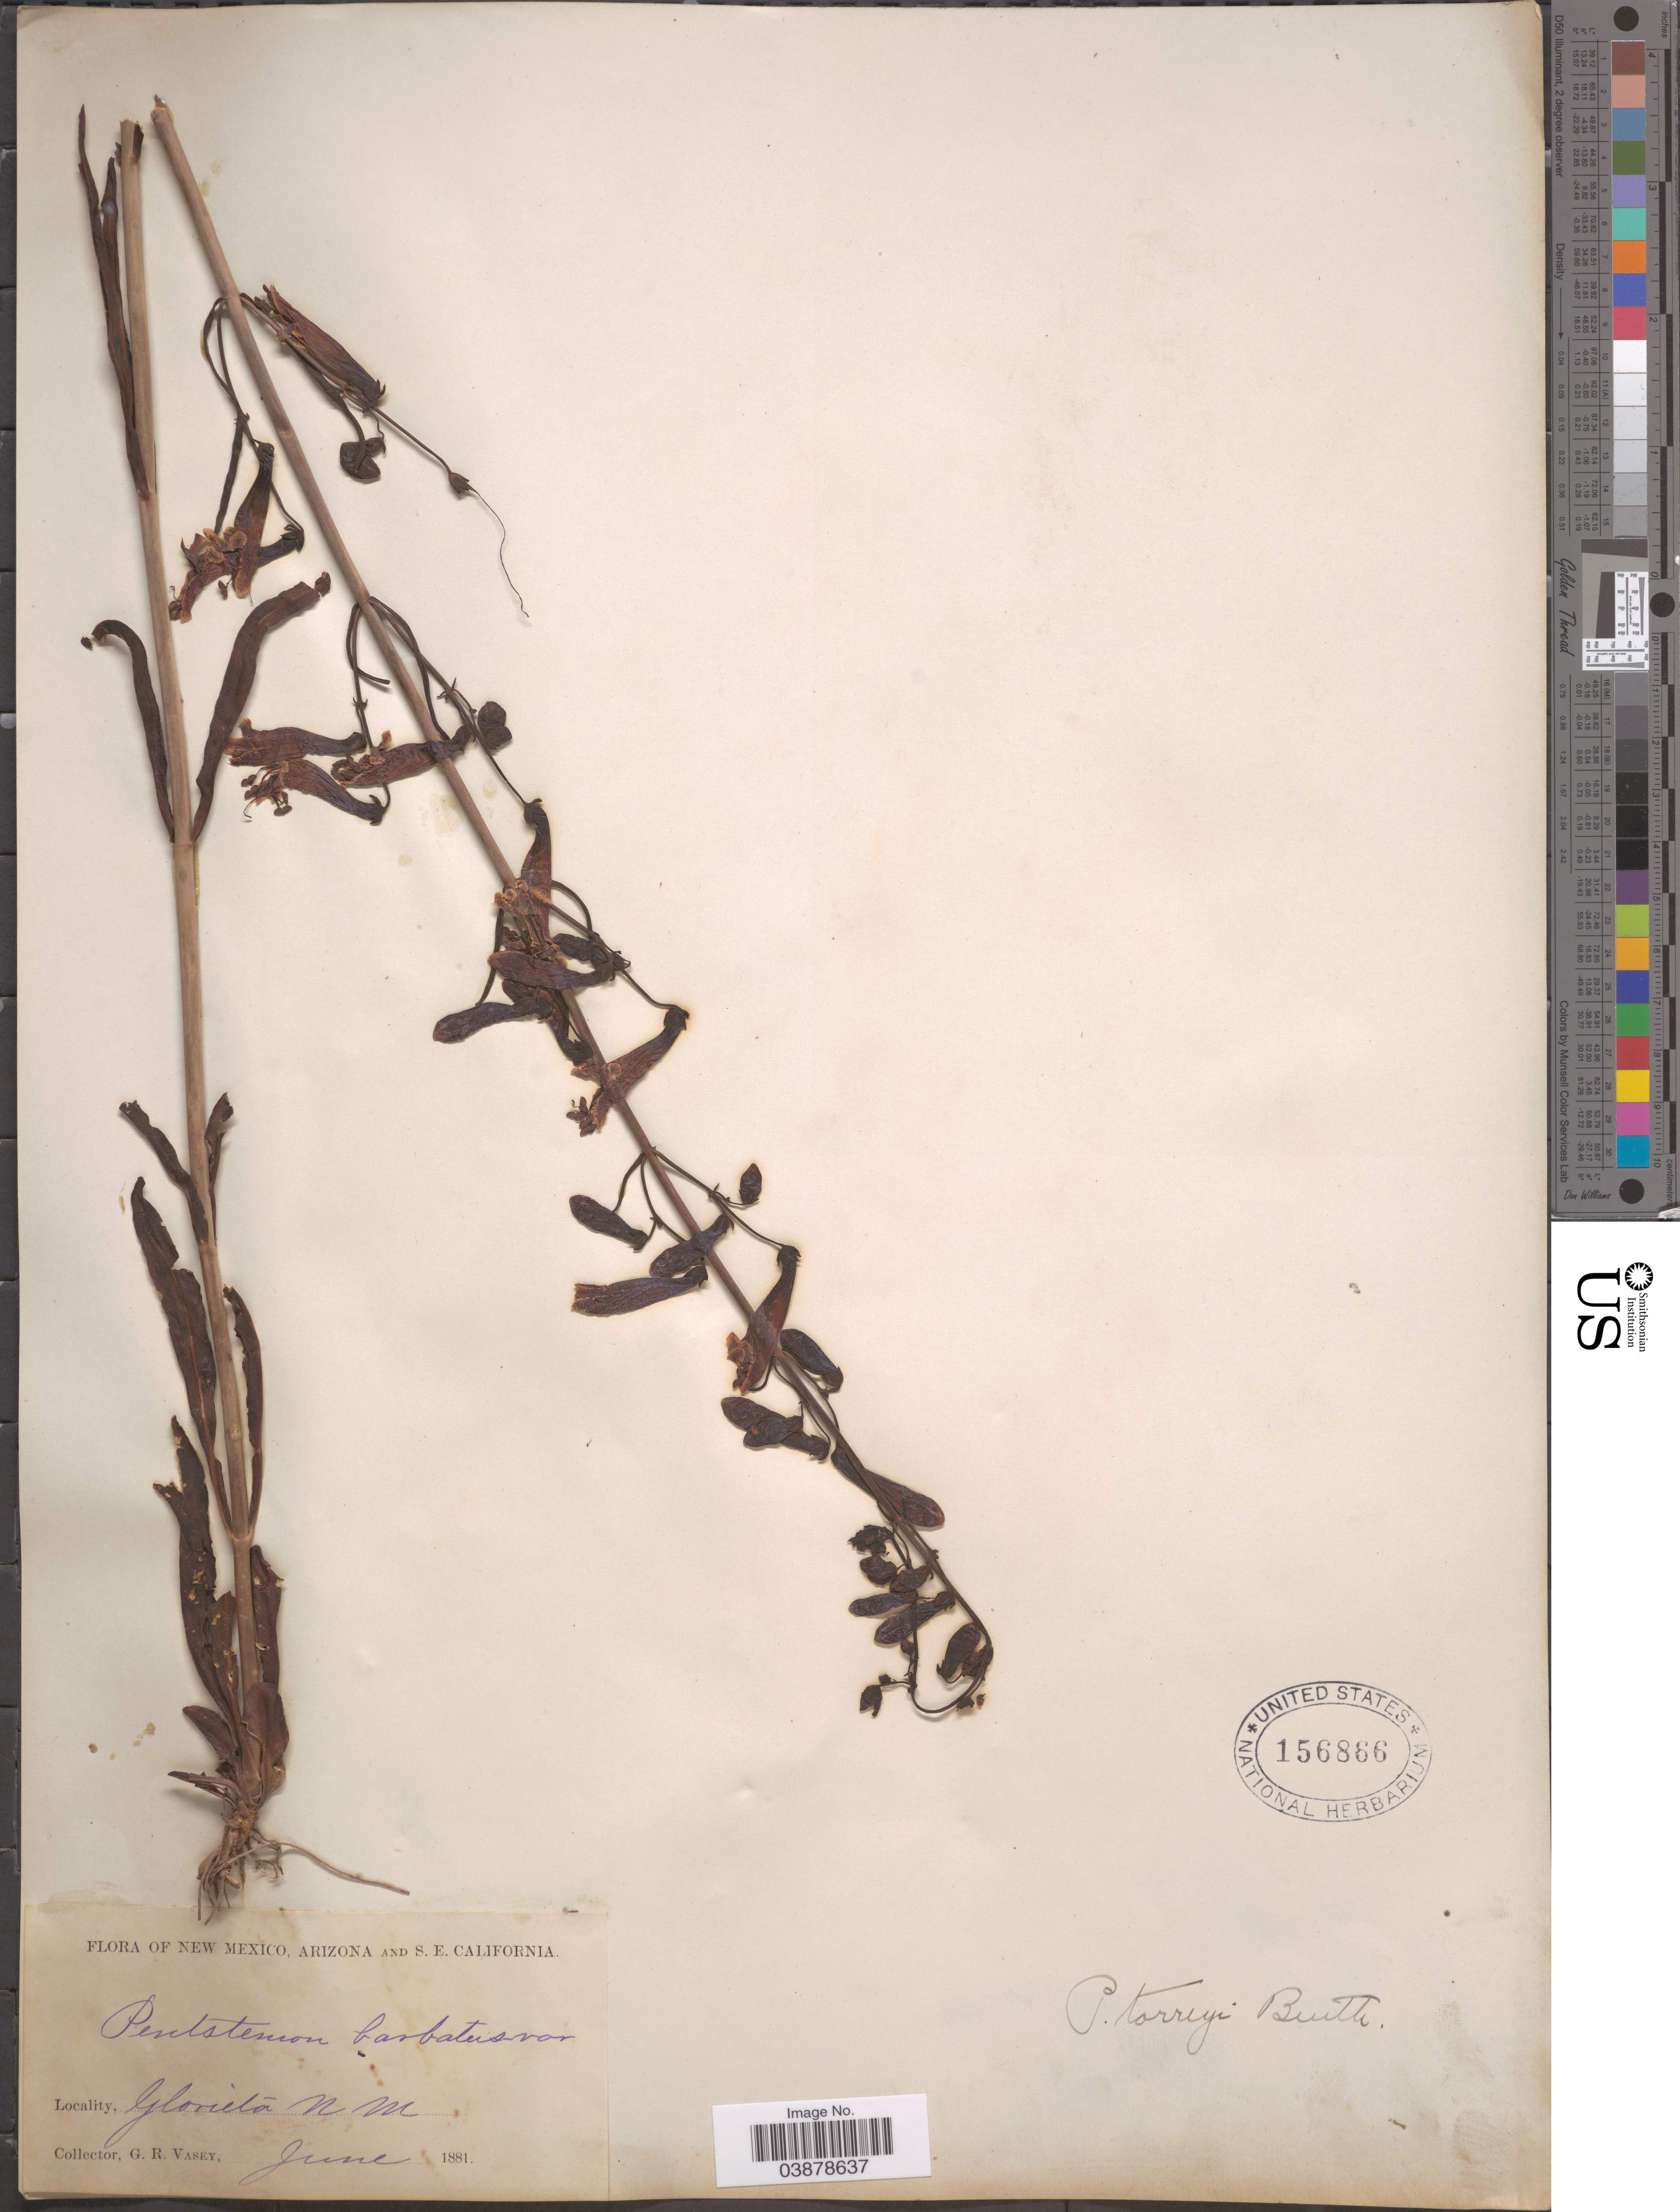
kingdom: Plantae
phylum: Tracheophyta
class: Magnoliopsida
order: Lamiales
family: Plantaginaceae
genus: Penstemon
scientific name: Penstemon torreyi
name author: Benth.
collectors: G. R. Vasey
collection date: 1881-06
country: United States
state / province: New Mexico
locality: Glorieta.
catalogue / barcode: US 156866